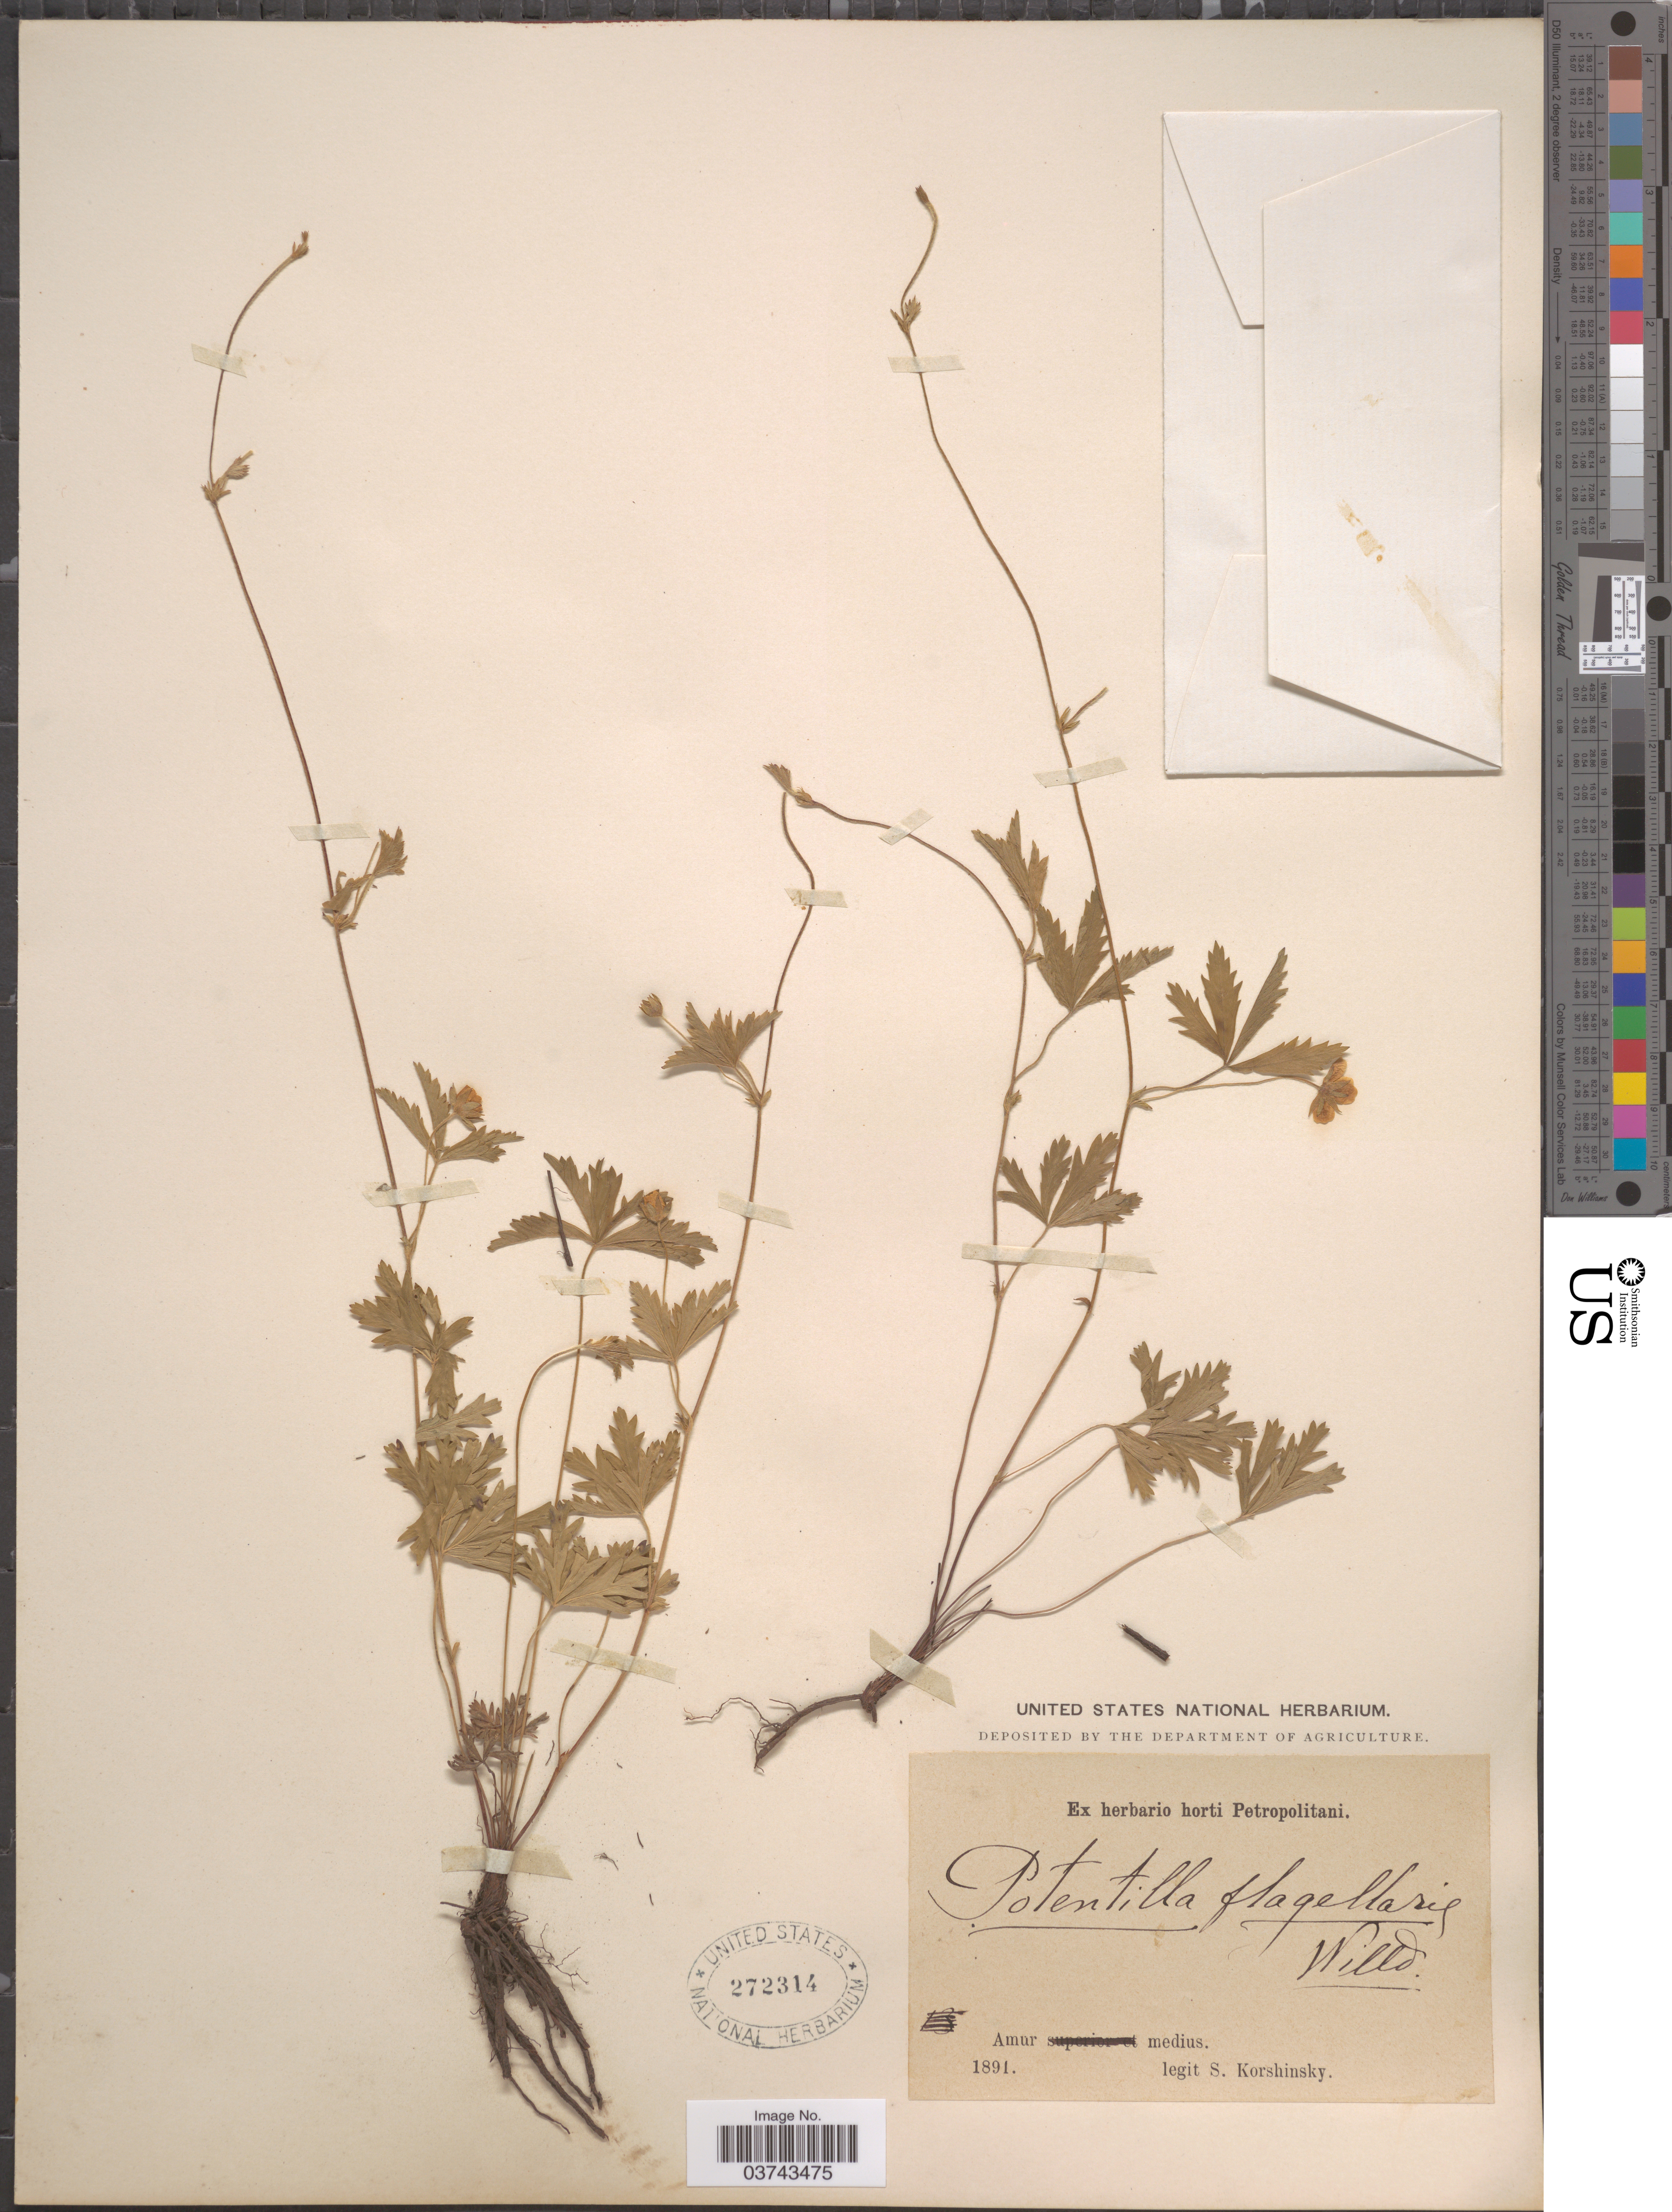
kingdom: Plantae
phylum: Tracheophyta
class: Magnoliopsida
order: Rosales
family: Rosaceae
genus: Potentilla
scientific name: Potentilla flagellaris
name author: D.F.K. Schltdl.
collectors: S. I. Korshinsky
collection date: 1891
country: Russian Federation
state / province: Amur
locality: Amur medius.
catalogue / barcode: US 272314